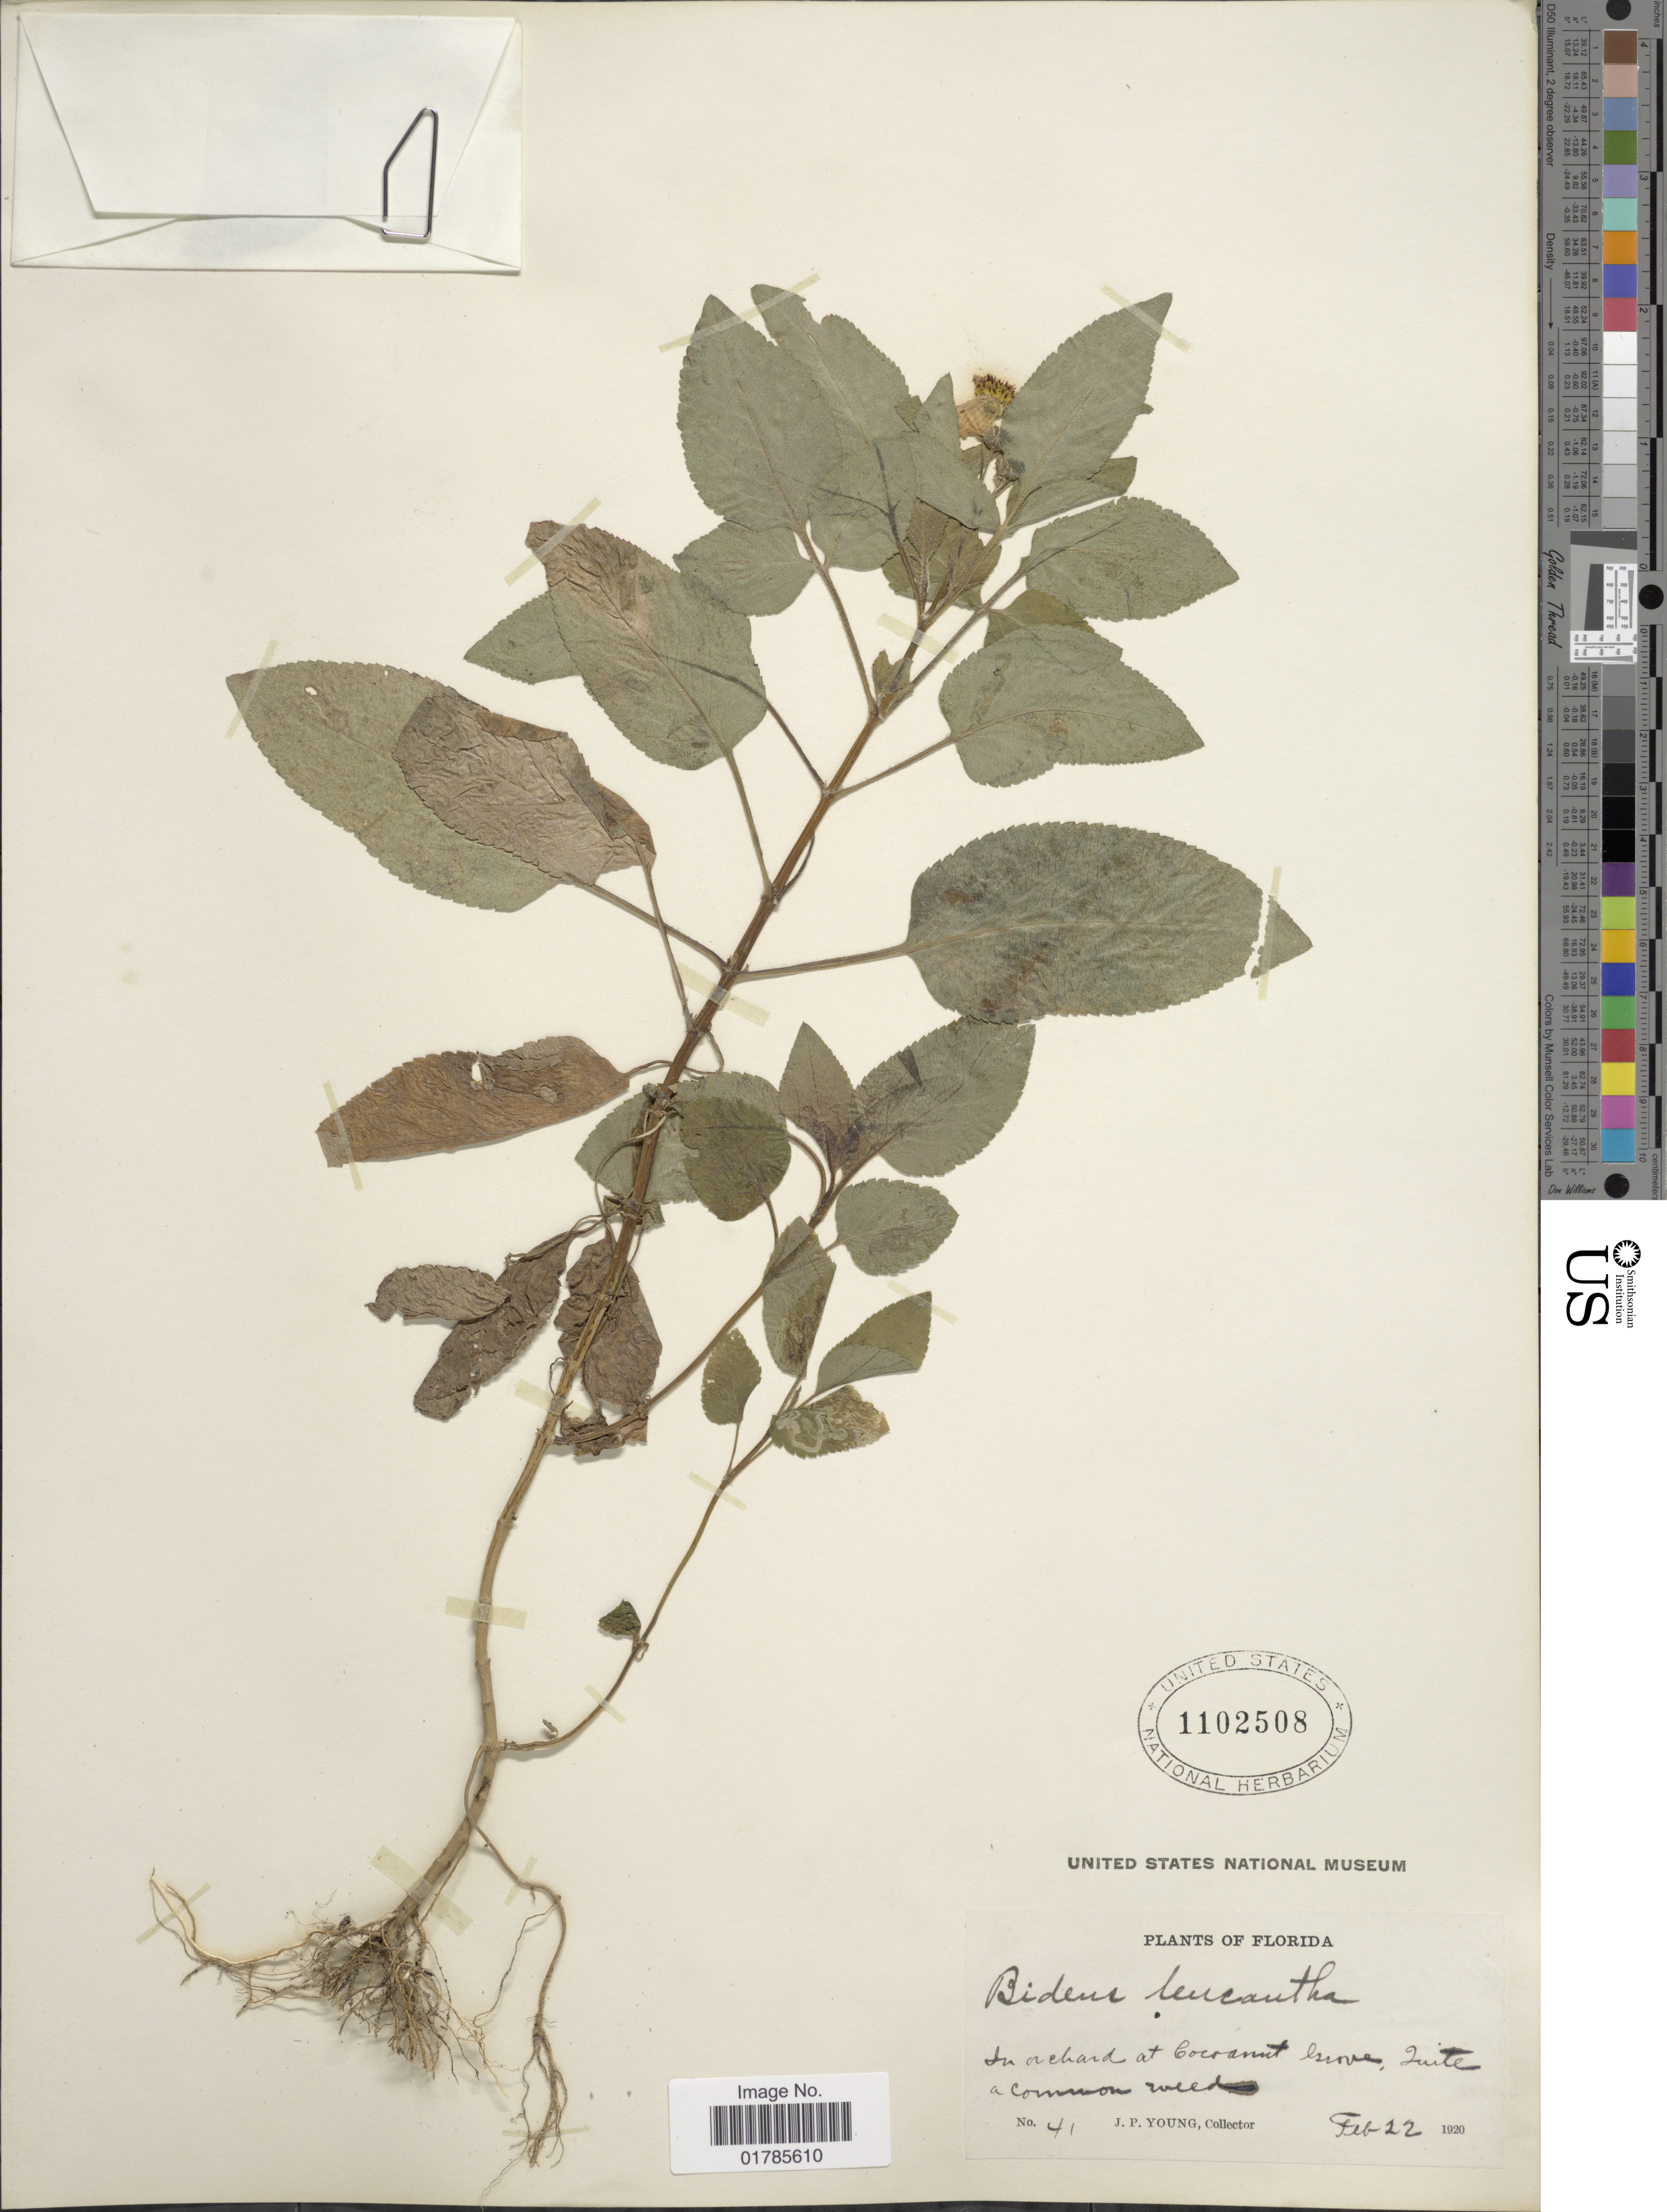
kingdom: Plantae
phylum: Tracheophyta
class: Magnoliopsida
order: Asterales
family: Asteraceae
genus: Bidens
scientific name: Bidens alba var. radiata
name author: (Sch. Bip.) R.E. Ballard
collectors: J. P. Young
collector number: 41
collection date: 1920-02-12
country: United States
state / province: Florida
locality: In orchard at Cocoanut grove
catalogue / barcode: US 1102508